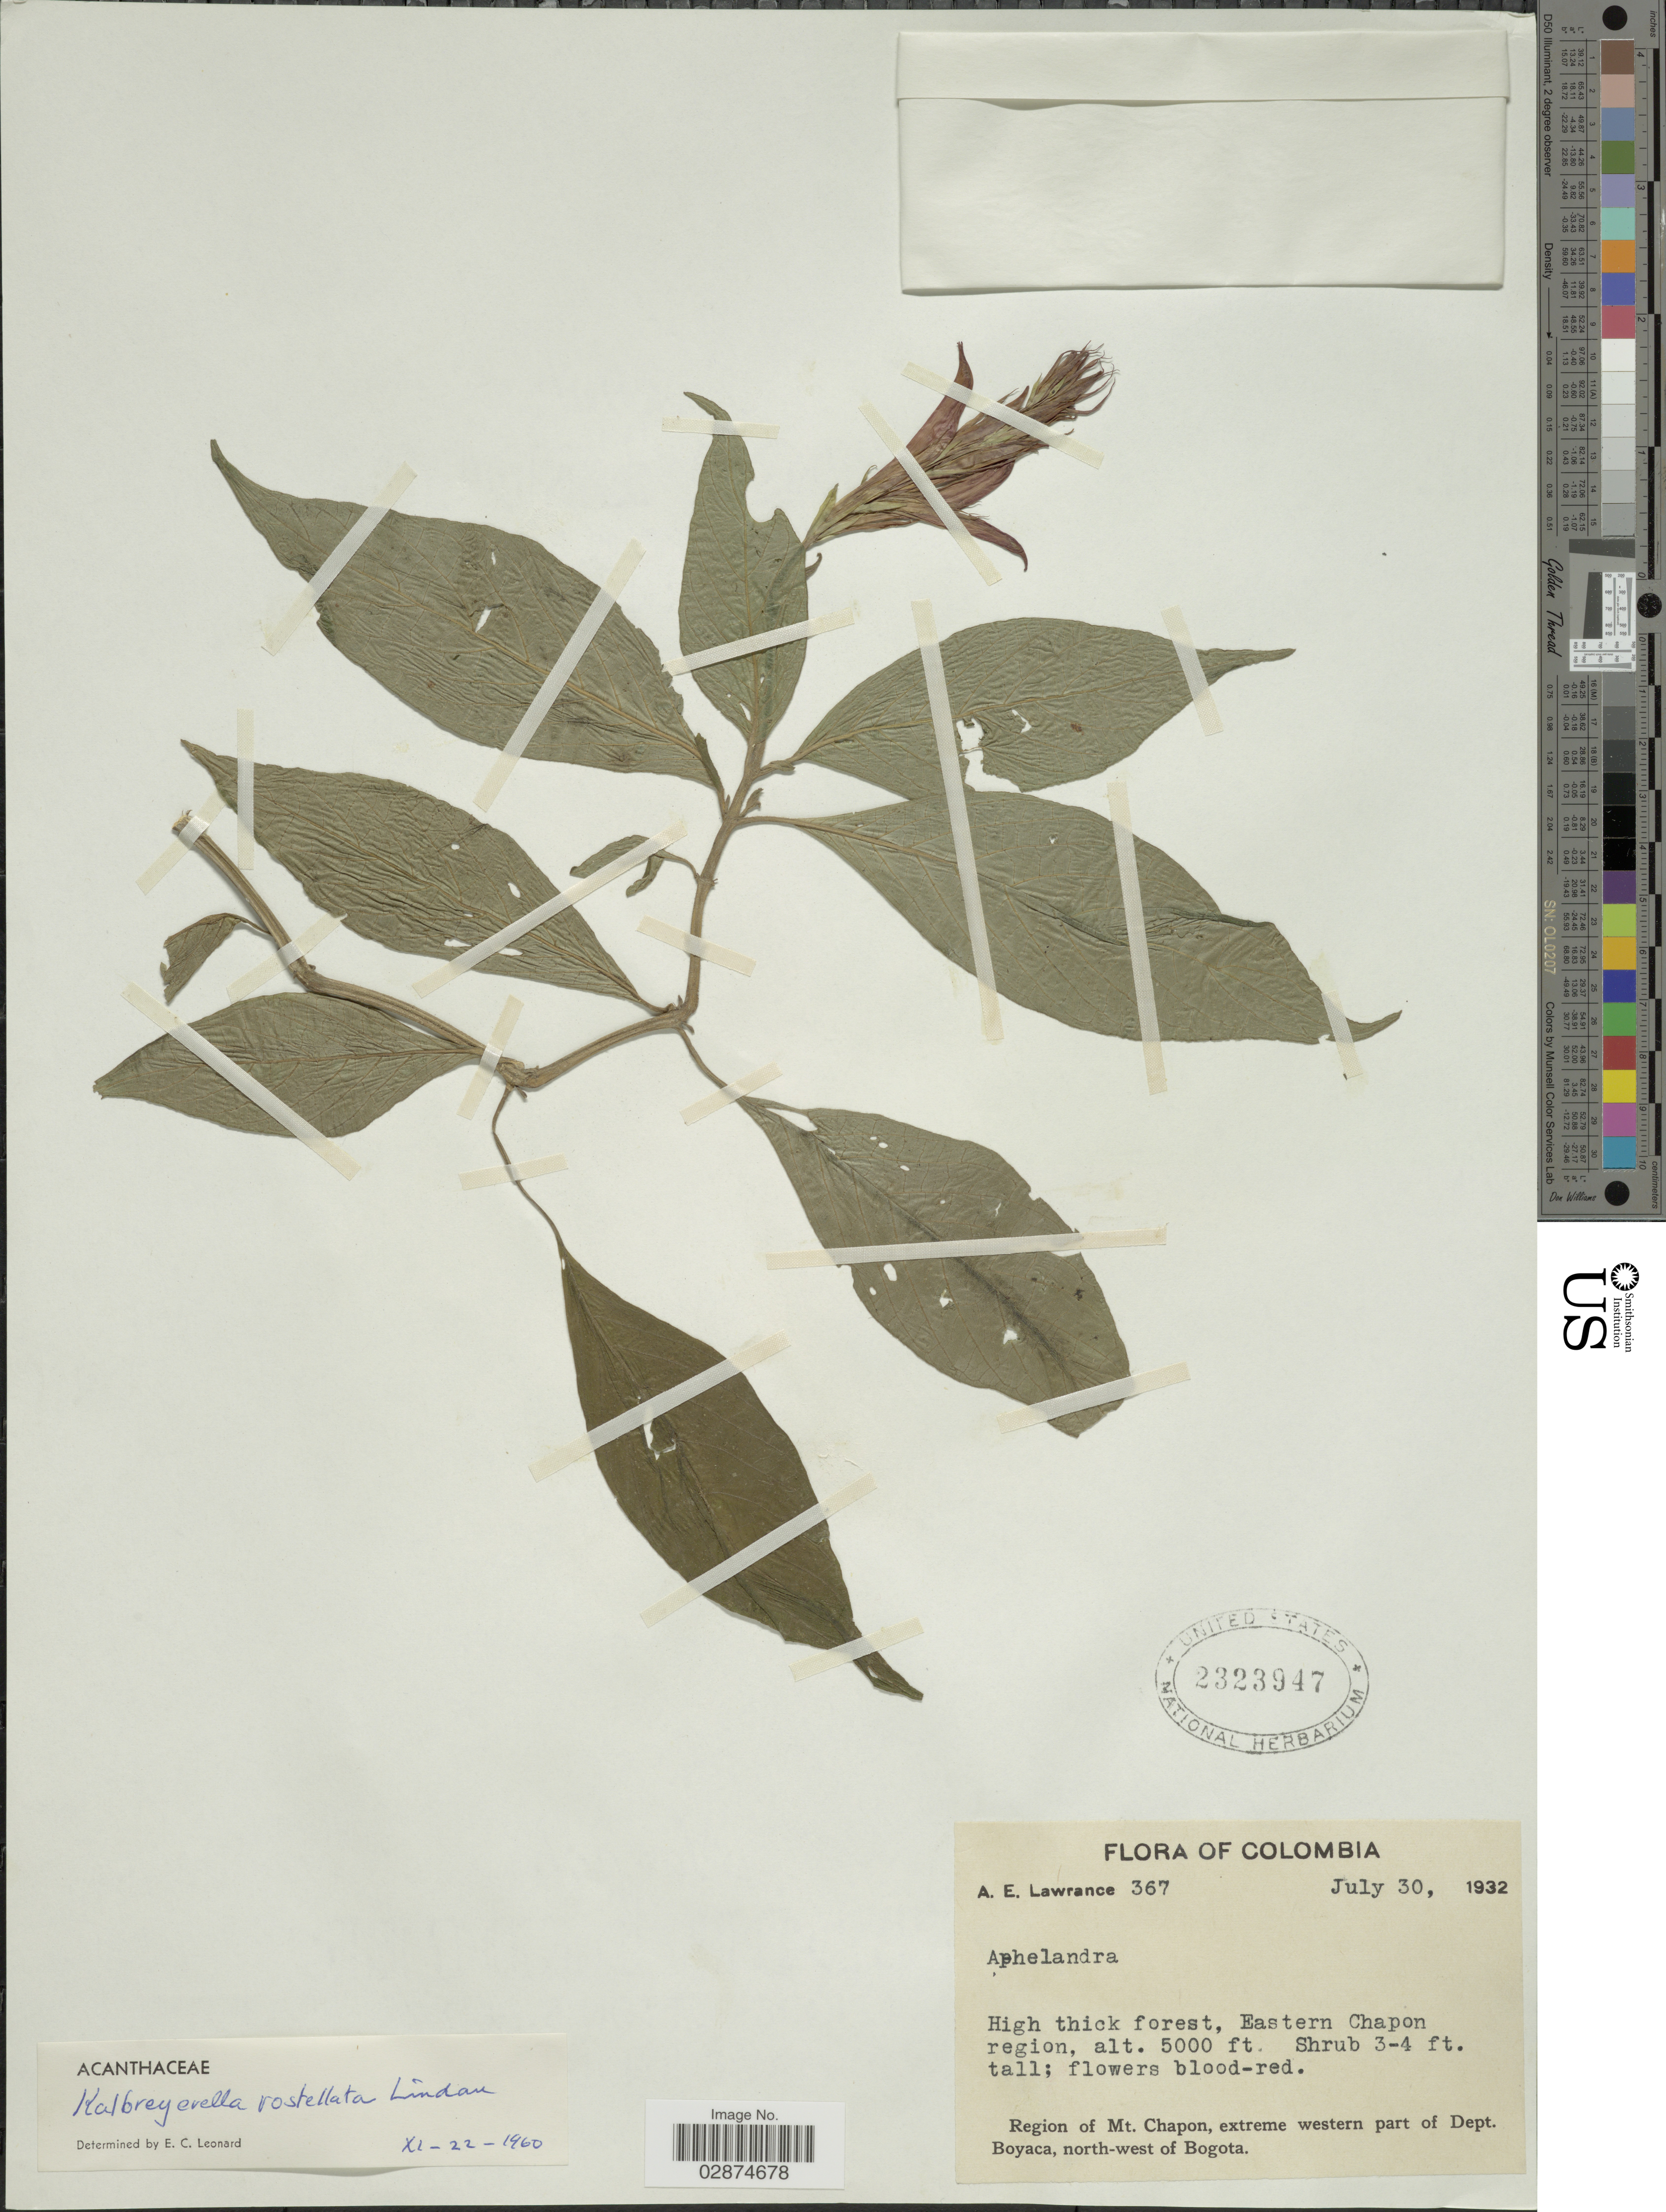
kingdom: Plantae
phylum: Tracheophyta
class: Magnoliopsida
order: Lamiales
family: Acanthaceae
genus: Kalbreyeriella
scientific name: Kalbreyeriella rostellata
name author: Lindau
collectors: A. Lawrance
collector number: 367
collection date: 1932-07-30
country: Colombia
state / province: Boyacá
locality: Region of Mt. Chapon, extreme western part of Dept. Boyaca, north-west of Bogota.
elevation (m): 1524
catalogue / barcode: US 2323947